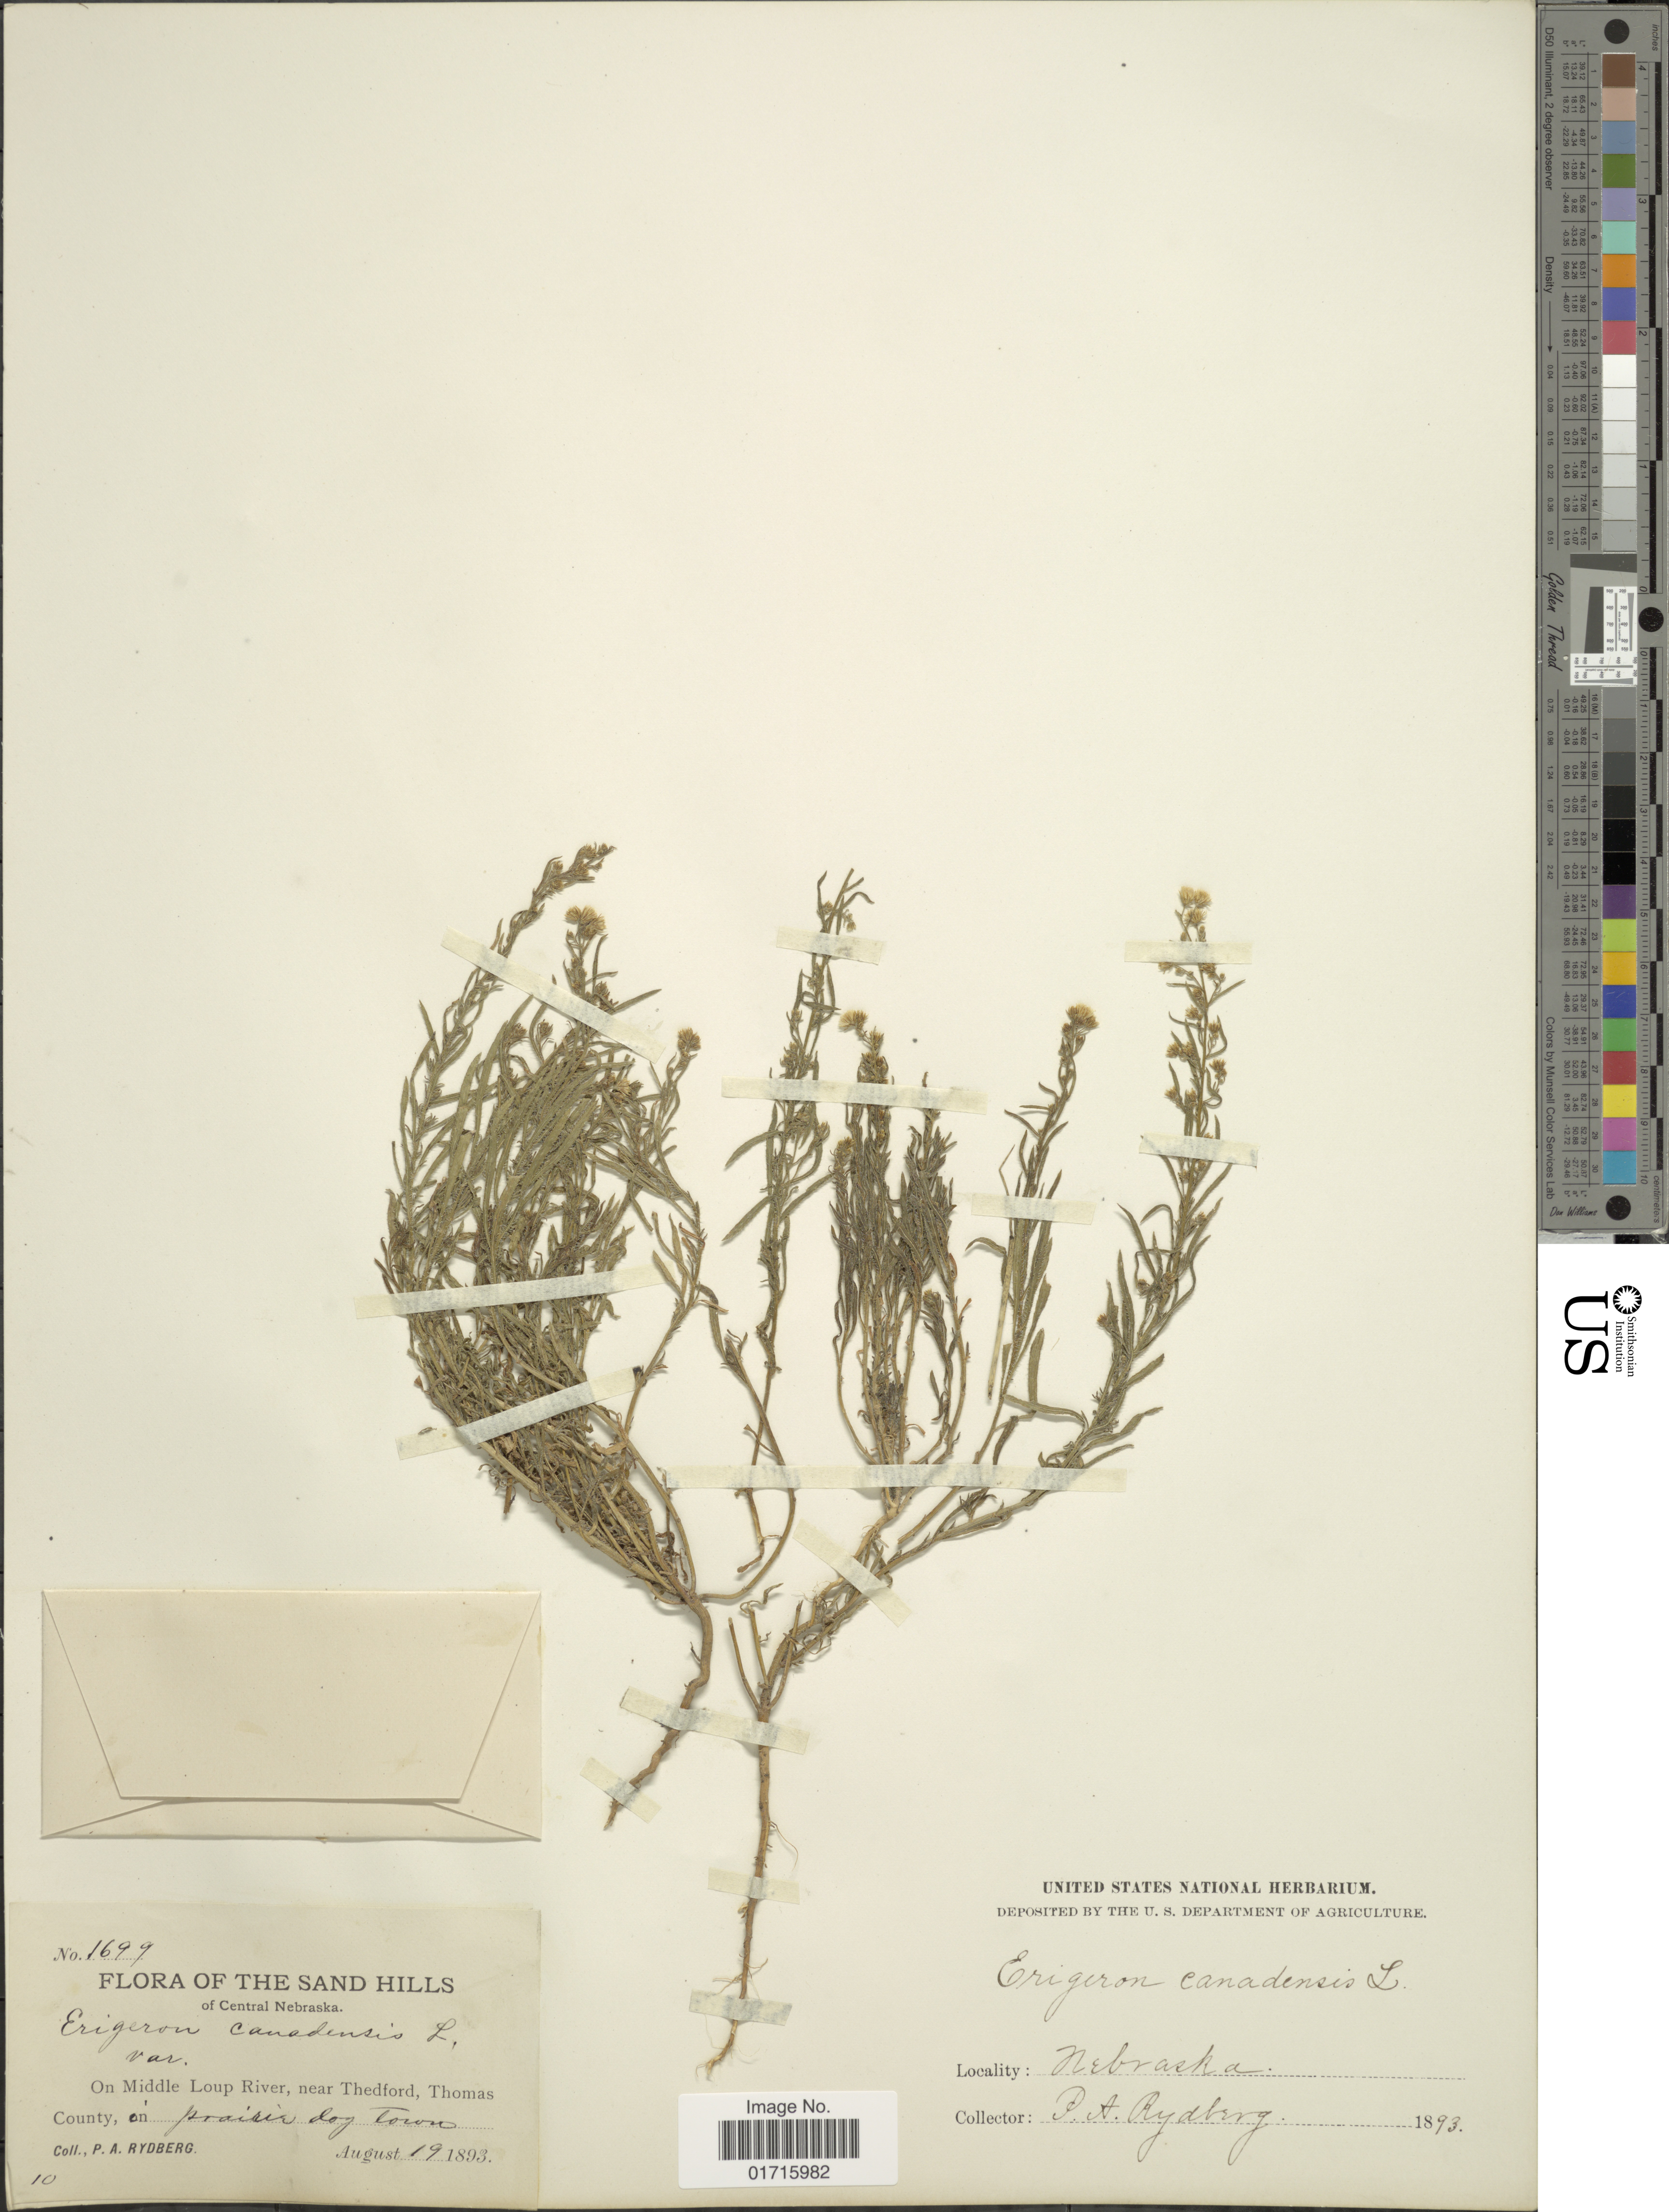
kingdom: Plantae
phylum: Tracheophyta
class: Magnoliopsida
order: Asterales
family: Asteraceae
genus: Conyza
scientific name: Conyza canadensis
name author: (L.) Cronq.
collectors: P. A. Rydberg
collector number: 1699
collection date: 1893-08-19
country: United States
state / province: Nebraska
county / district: Thomas County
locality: The Sand Hills. Central Nebraska, On Middle Loup River , near Thedford, on prairies dog town